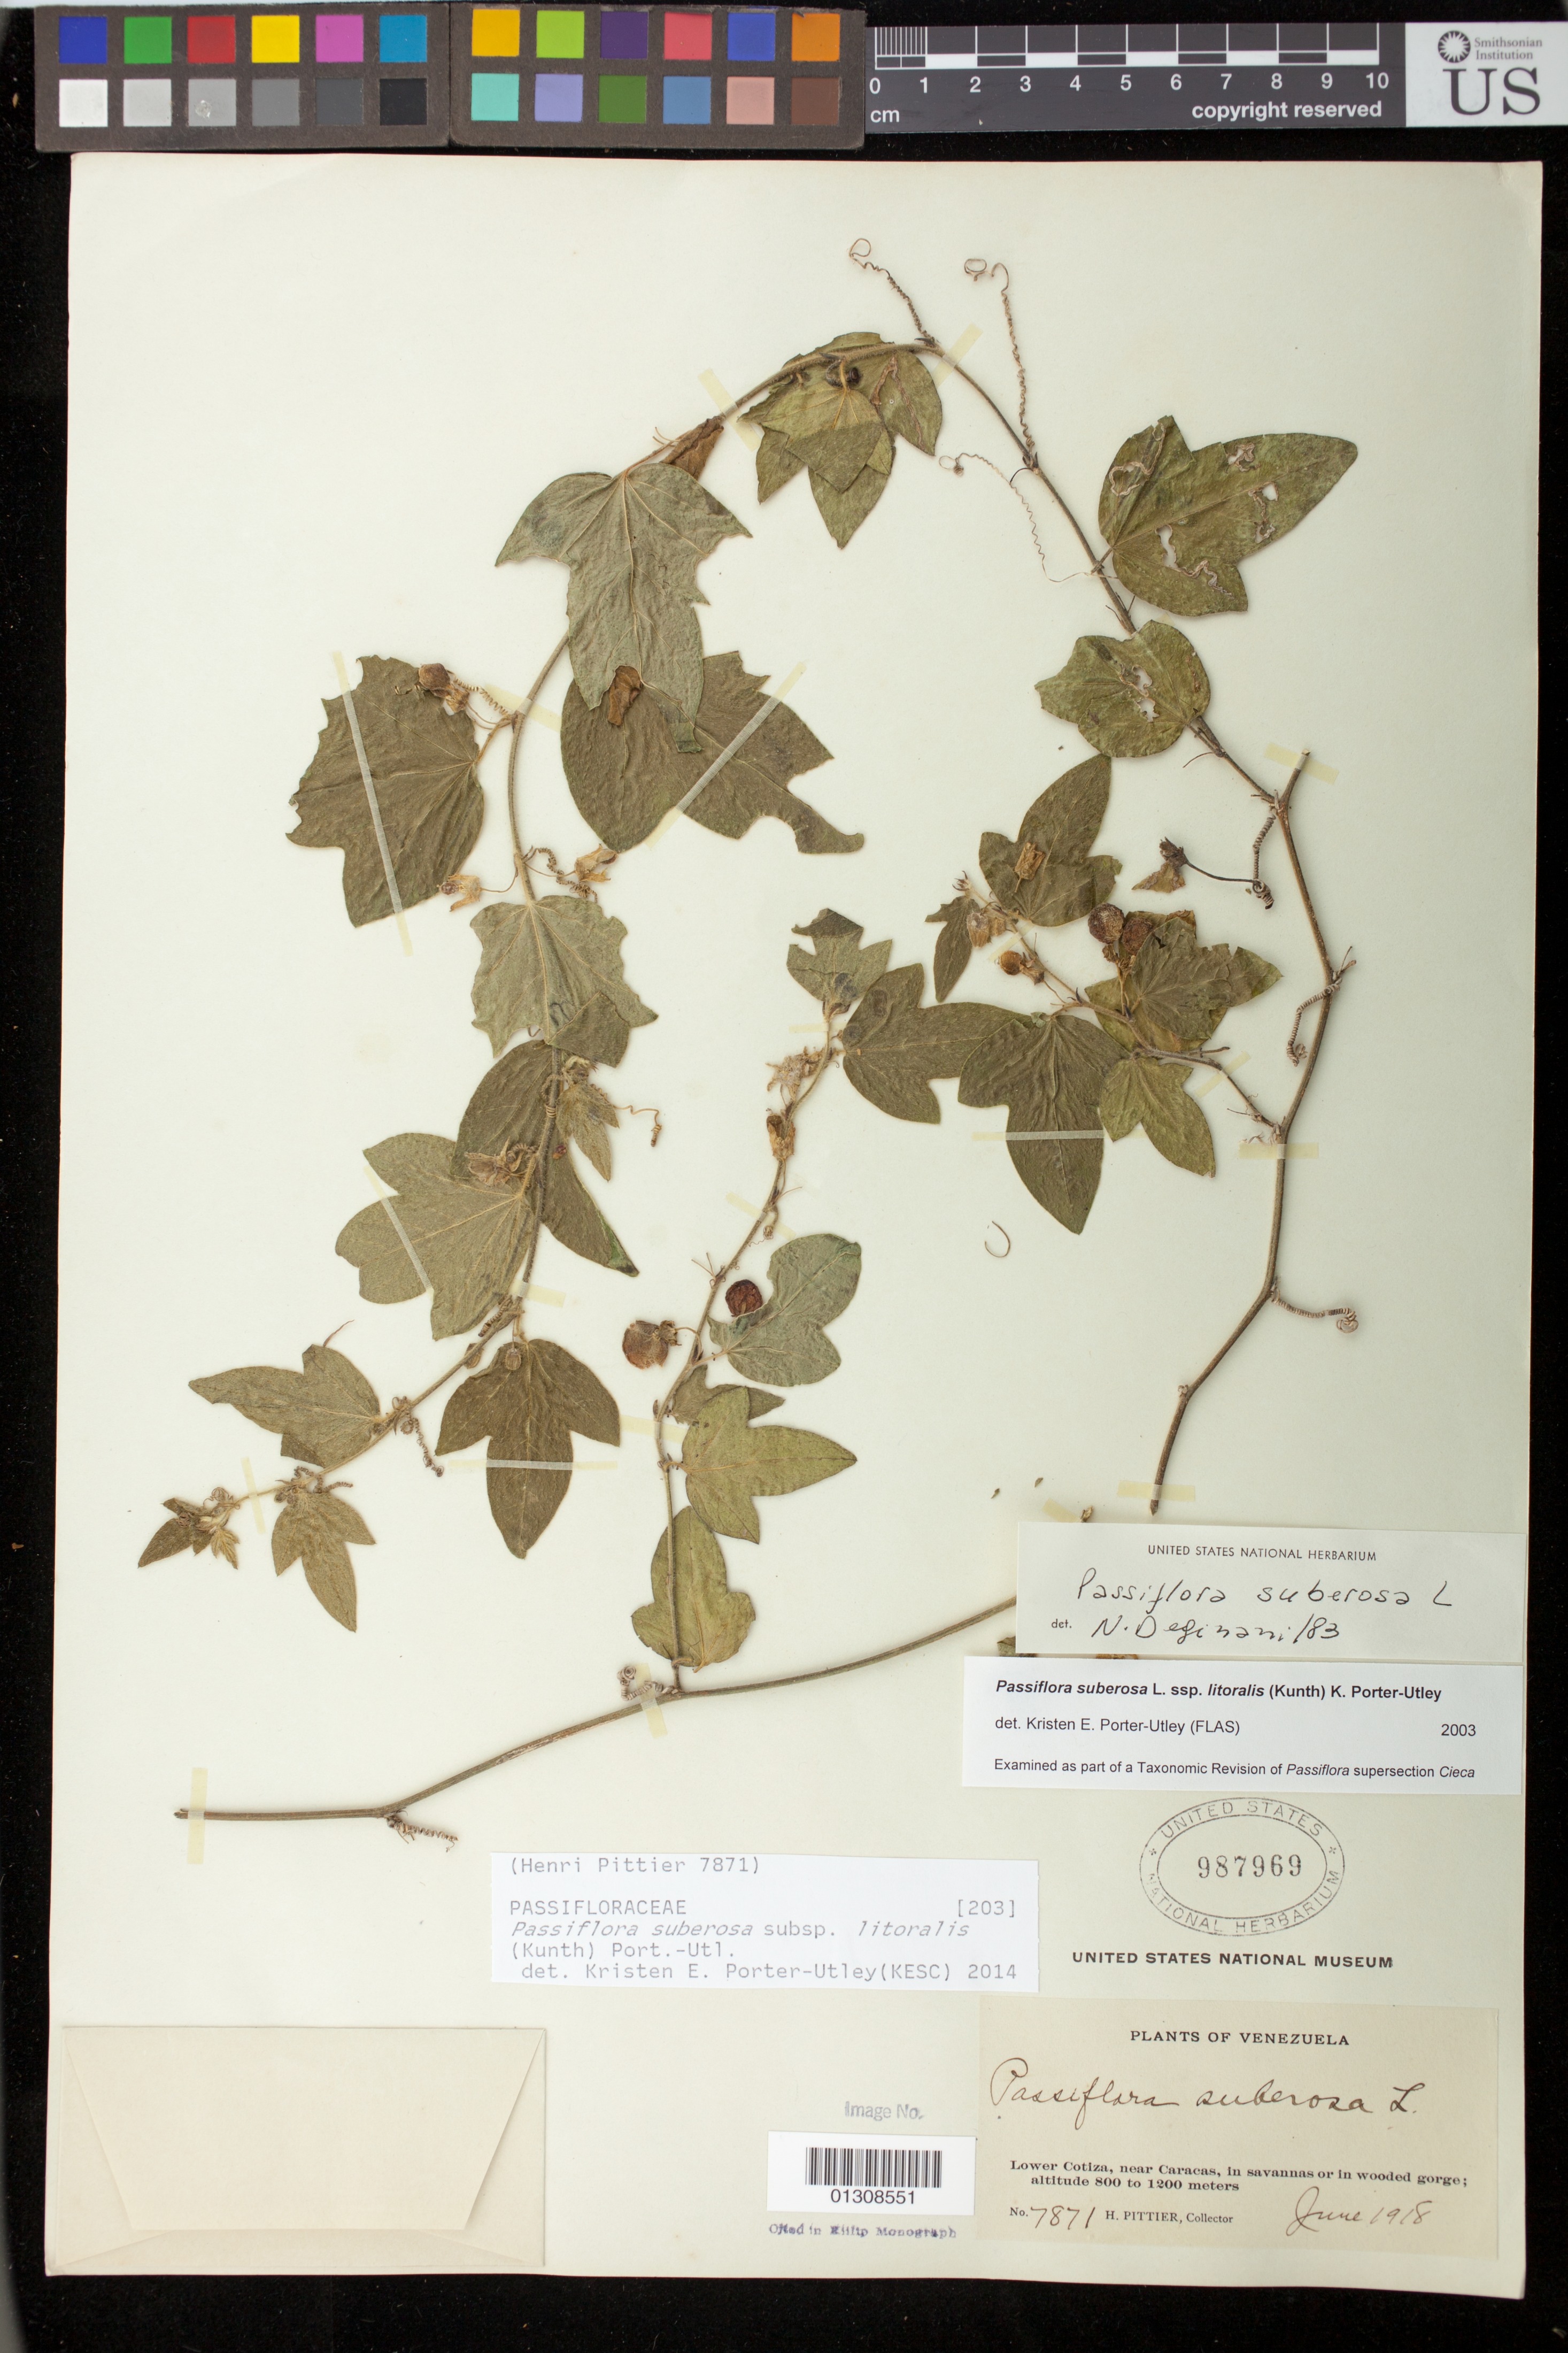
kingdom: Plantae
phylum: Tracheophyta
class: Magnoliopsida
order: Malpighiales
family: Passifloraceae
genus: Passiflora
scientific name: Passiflora suberosa subsp. litoralis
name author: (Kunth) Port.-Utl. et al.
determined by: Porter-Utley, K. E.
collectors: H. F. Pittier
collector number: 7871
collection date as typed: Jun 1918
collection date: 1918-06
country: Venezuela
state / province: Distrito Federal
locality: Lower Cotiza, near Caracas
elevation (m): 800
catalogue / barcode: US 987969